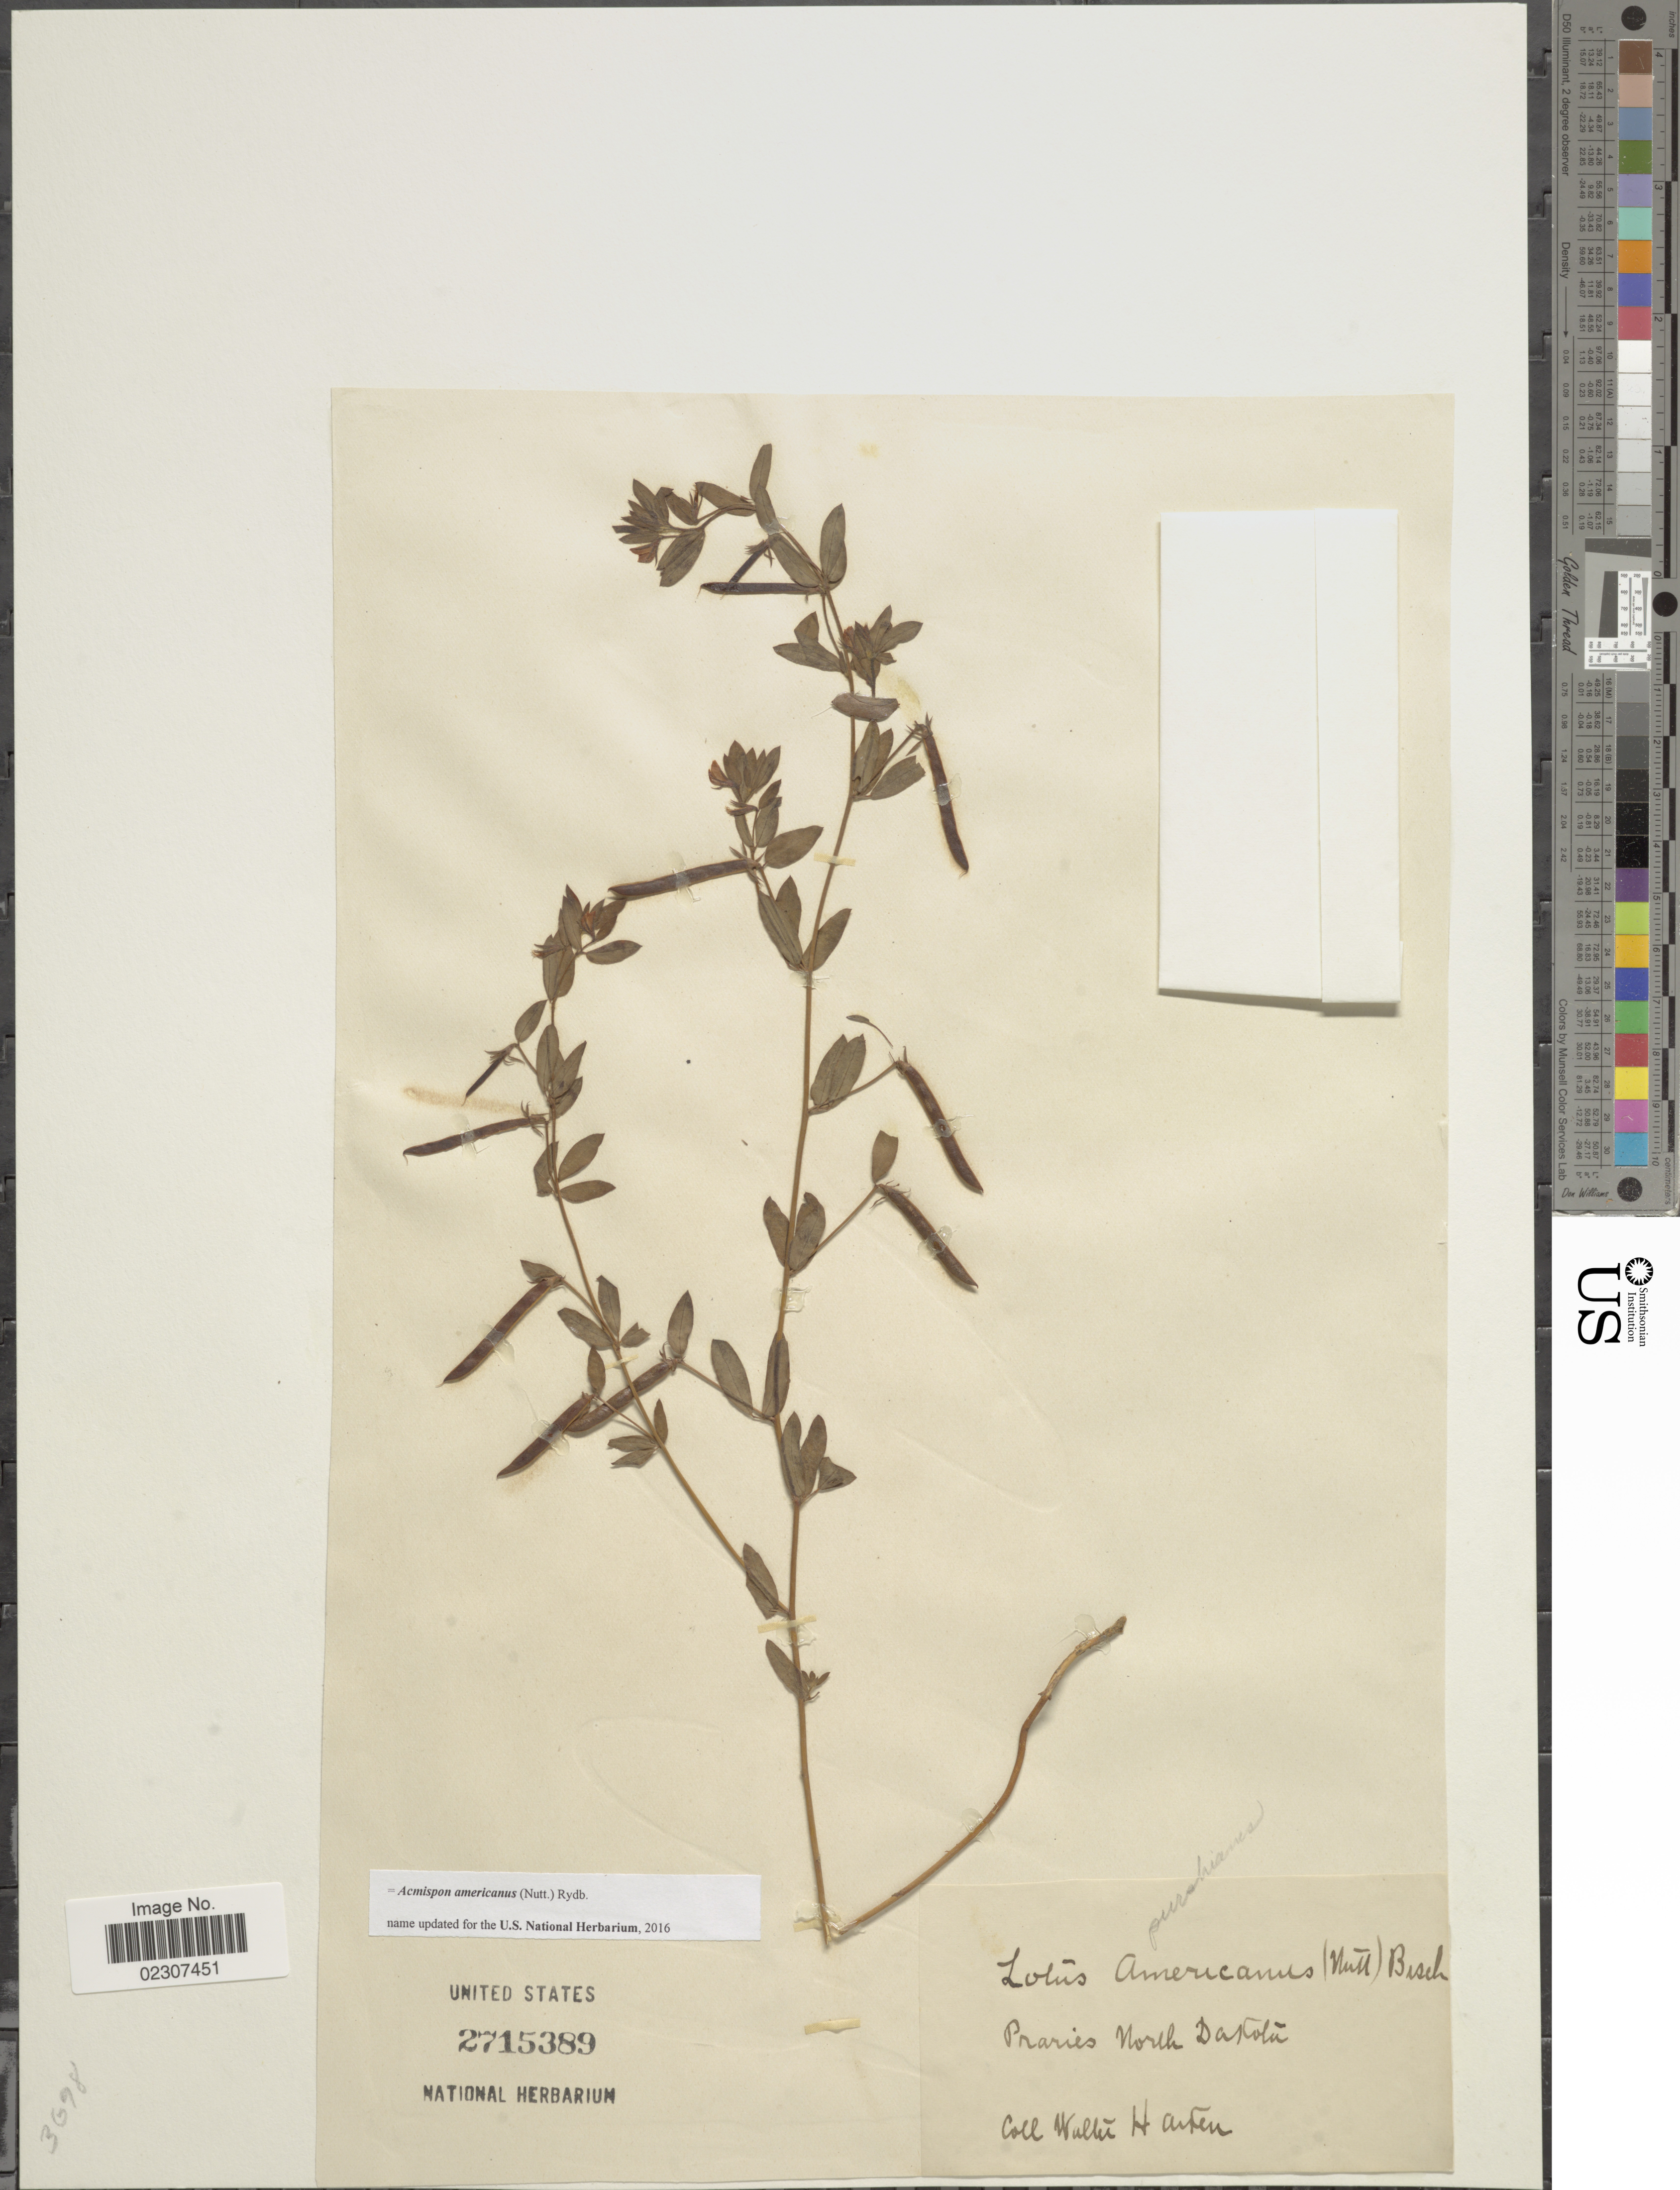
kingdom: Plantae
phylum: Tracheophyta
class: Magnoliopsida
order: Fabales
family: Fabaceae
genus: Acmispon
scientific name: Acmispon americanus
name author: (Nutt.) Rydb.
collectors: W. Harten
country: United States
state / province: North Dakota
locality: Prairies North Dakota.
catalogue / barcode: US 2715389